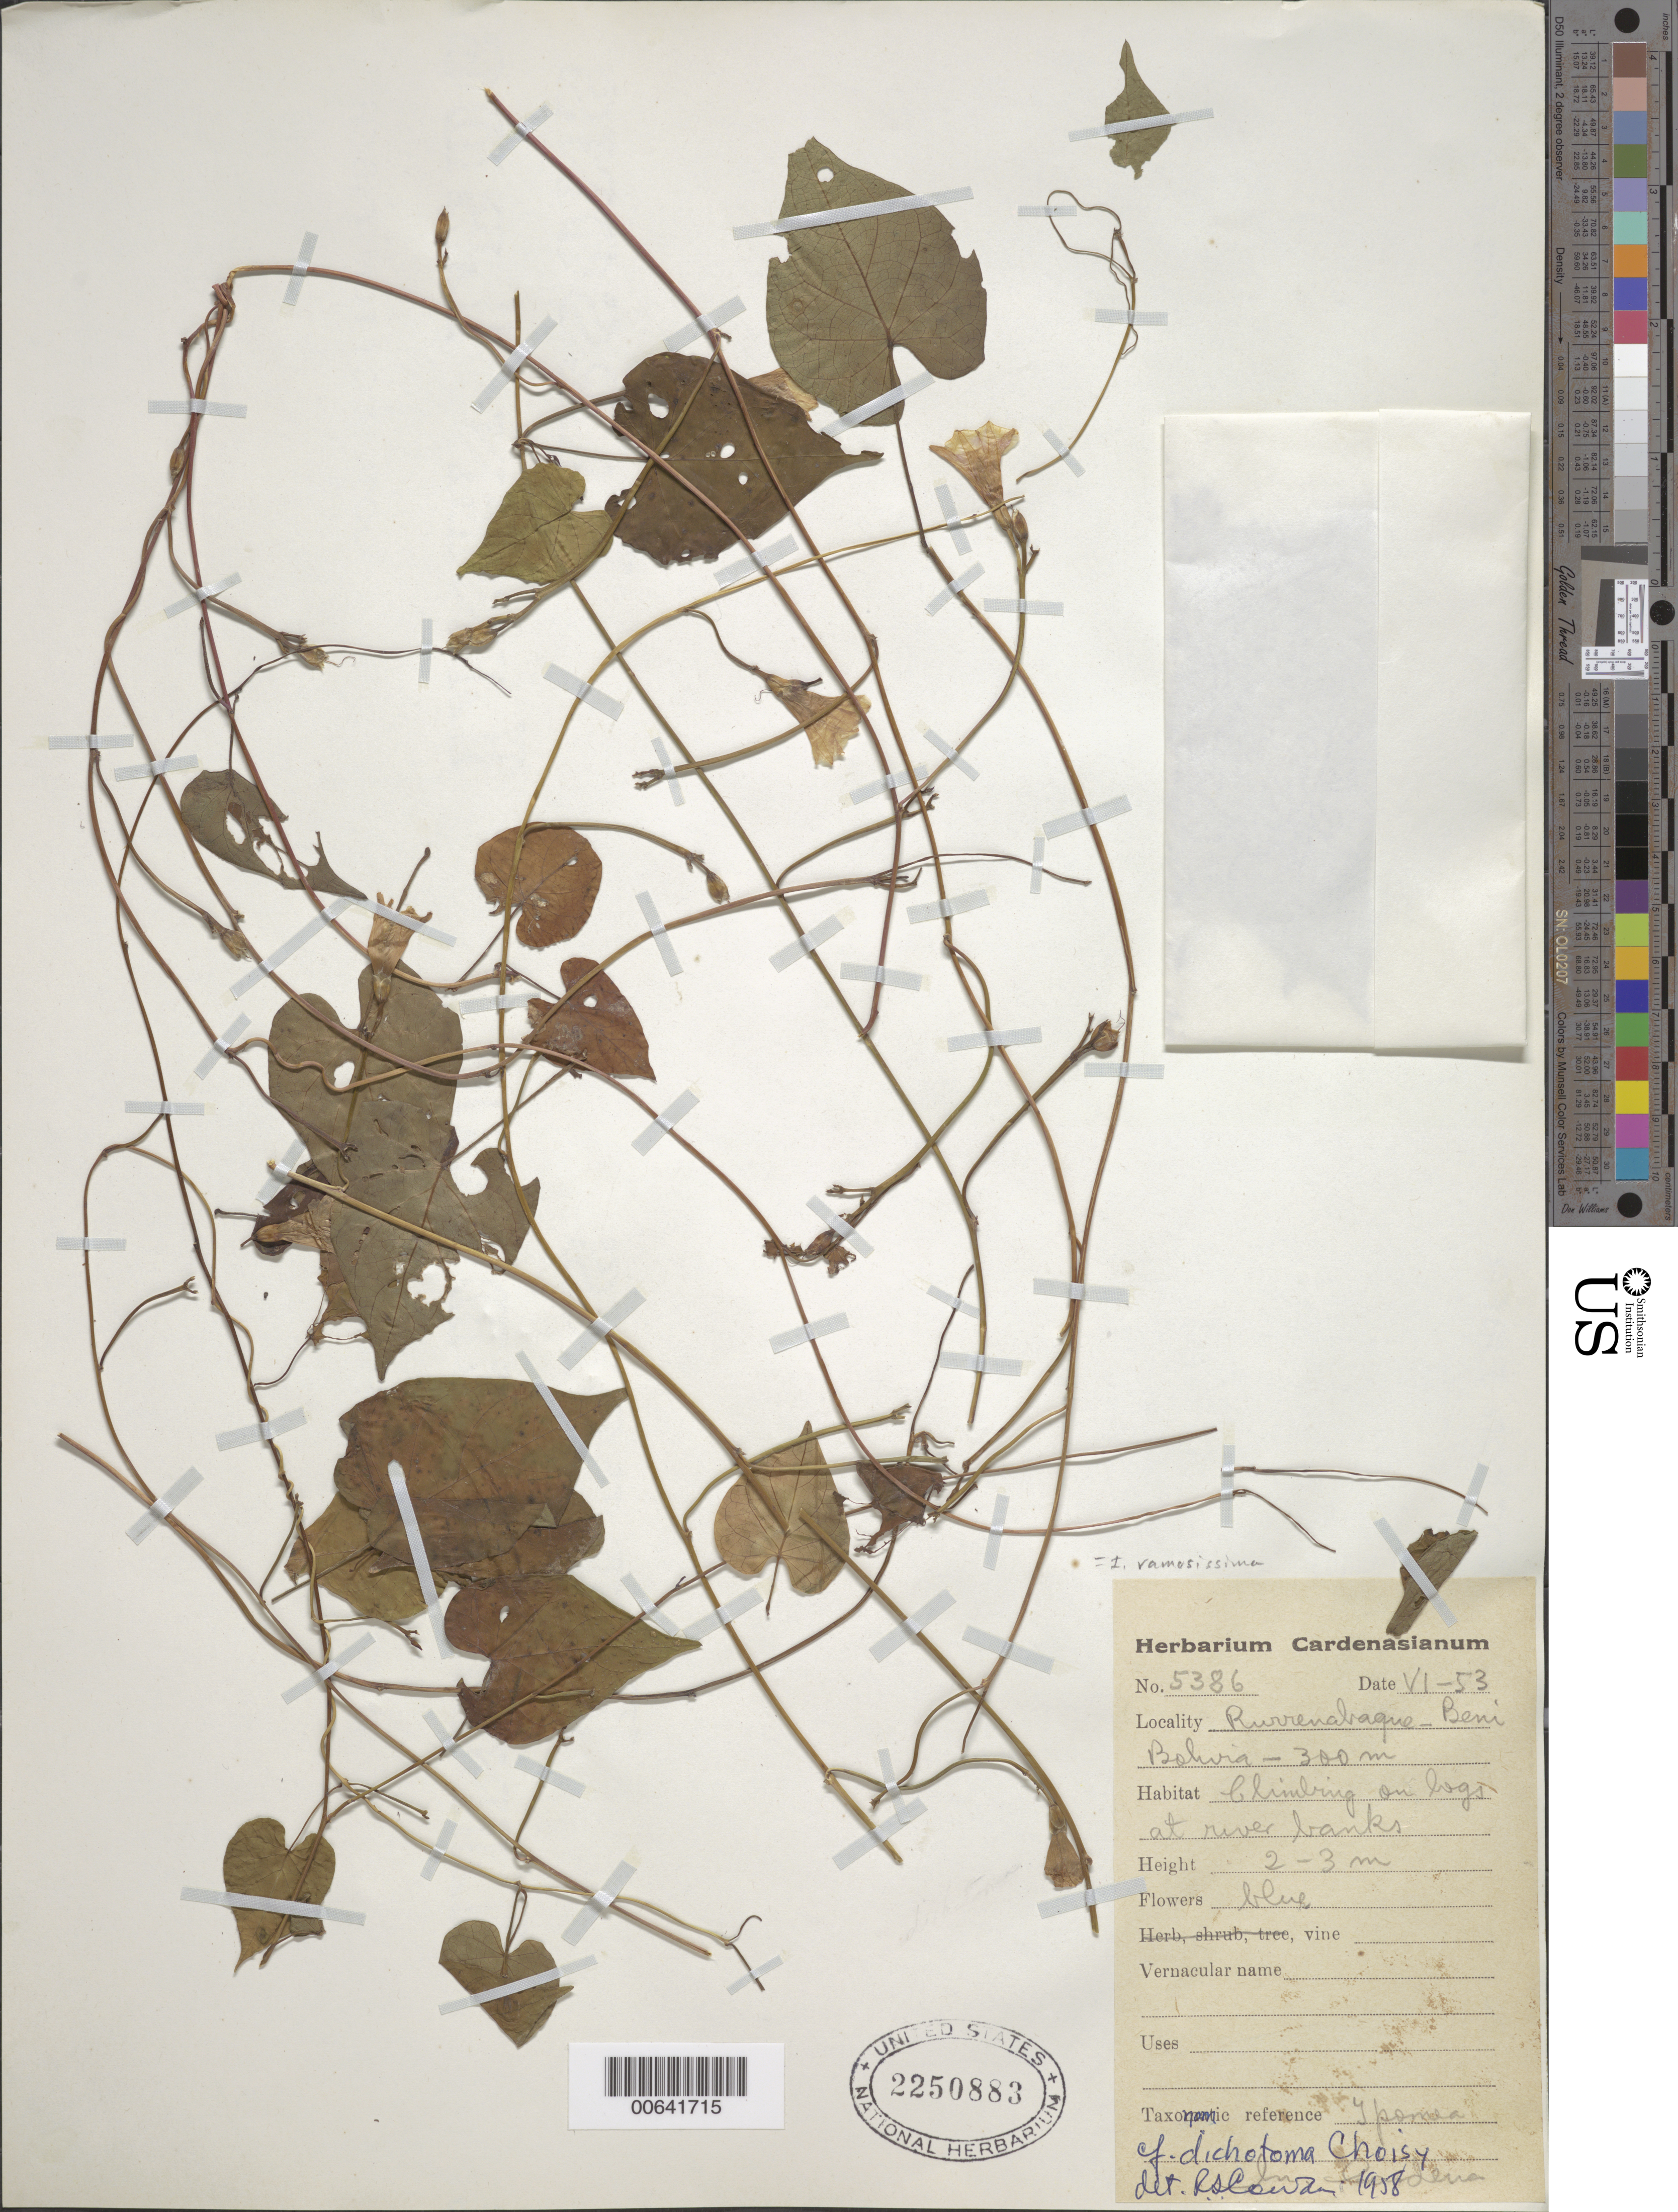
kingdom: Plantae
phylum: Tracheophyta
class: Magnoliopsida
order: Solanales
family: Convolvulaceae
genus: Ipomoea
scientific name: Ipomoea ramosissima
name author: (Poir.) Choisy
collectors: M. Cárdenas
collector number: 5386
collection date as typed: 01 Jun 1953 or 06 Jan 1953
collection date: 1953-01-06 or 1953-06-01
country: Bolivia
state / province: Beni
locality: Rurrenabaque.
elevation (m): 300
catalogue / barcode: US 2550883